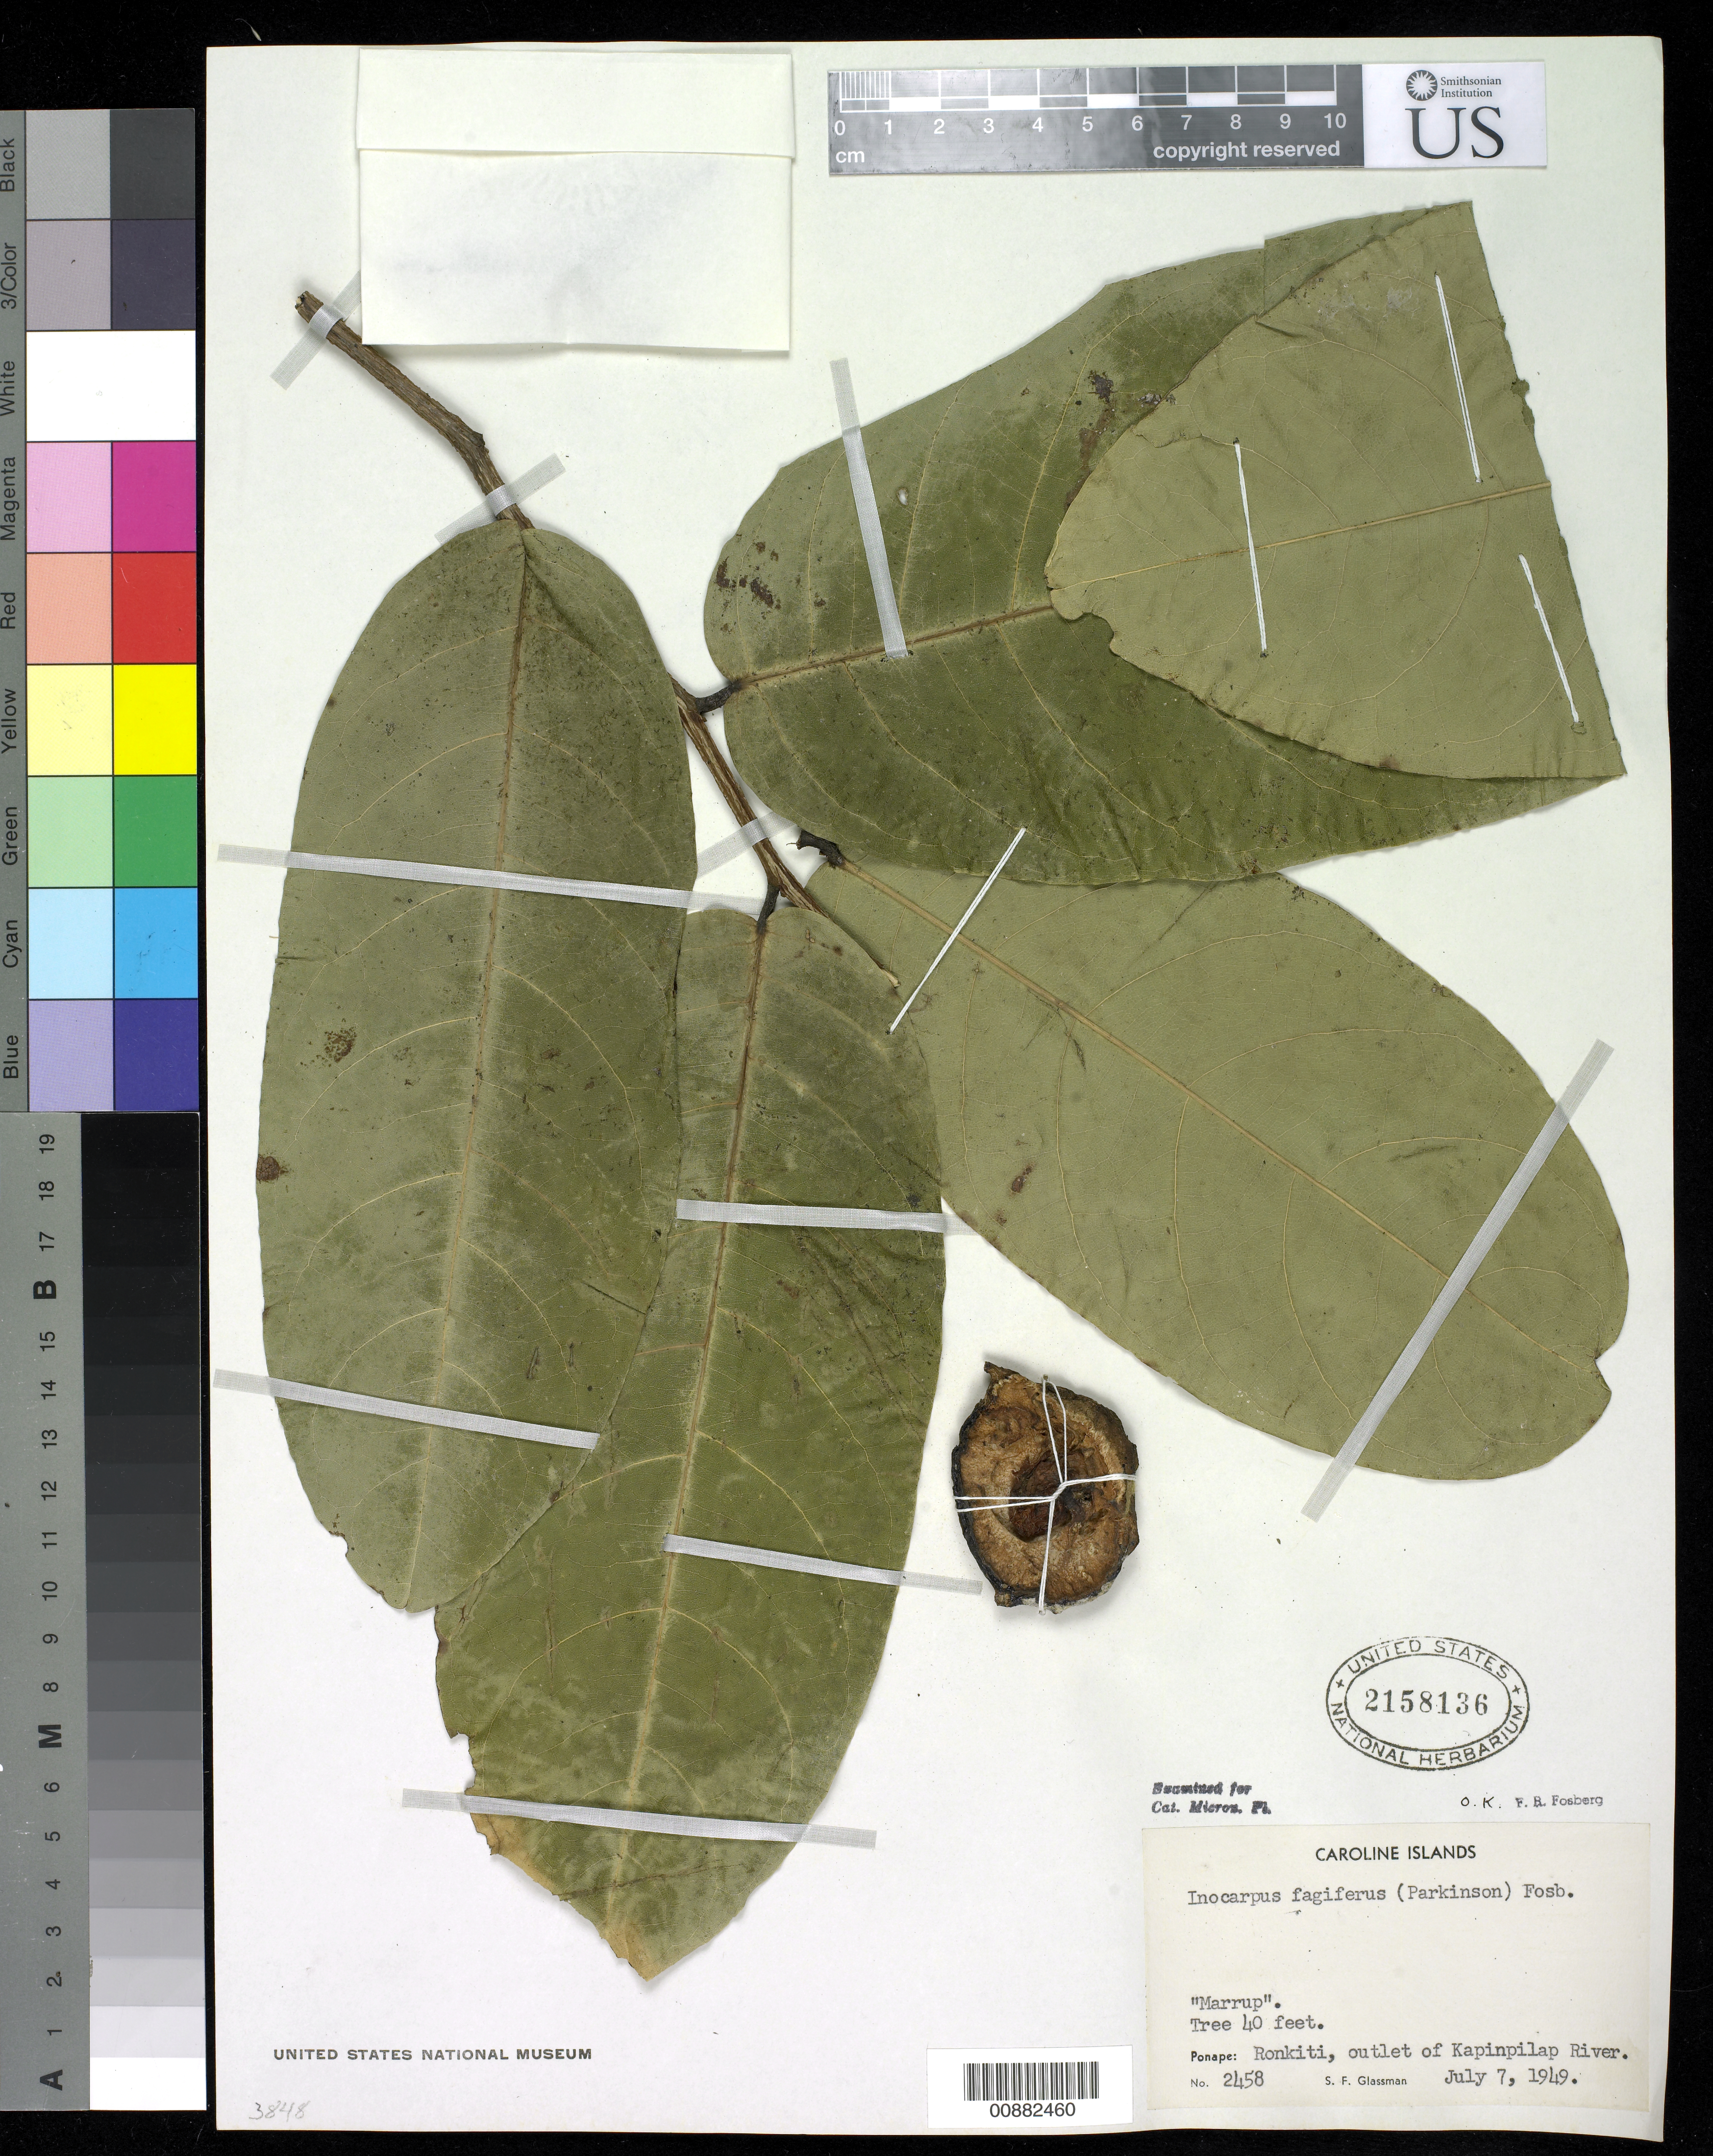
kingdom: Plantae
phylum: Tracheophyta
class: Magnoliopsida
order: Fabales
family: Fabaceae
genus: Inocarpus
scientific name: Inocarpus fagifer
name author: (Parkinson) Fosberg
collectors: S. F. Glassman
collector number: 2458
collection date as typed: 07 Jul 1949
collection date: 1949-07-07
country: Micronesia, Federated States of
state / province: Pohnpei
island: Pohnpei [Ponape]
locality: Ronkiti, outlet of Kapinpilap River.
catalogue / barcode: US 2158136